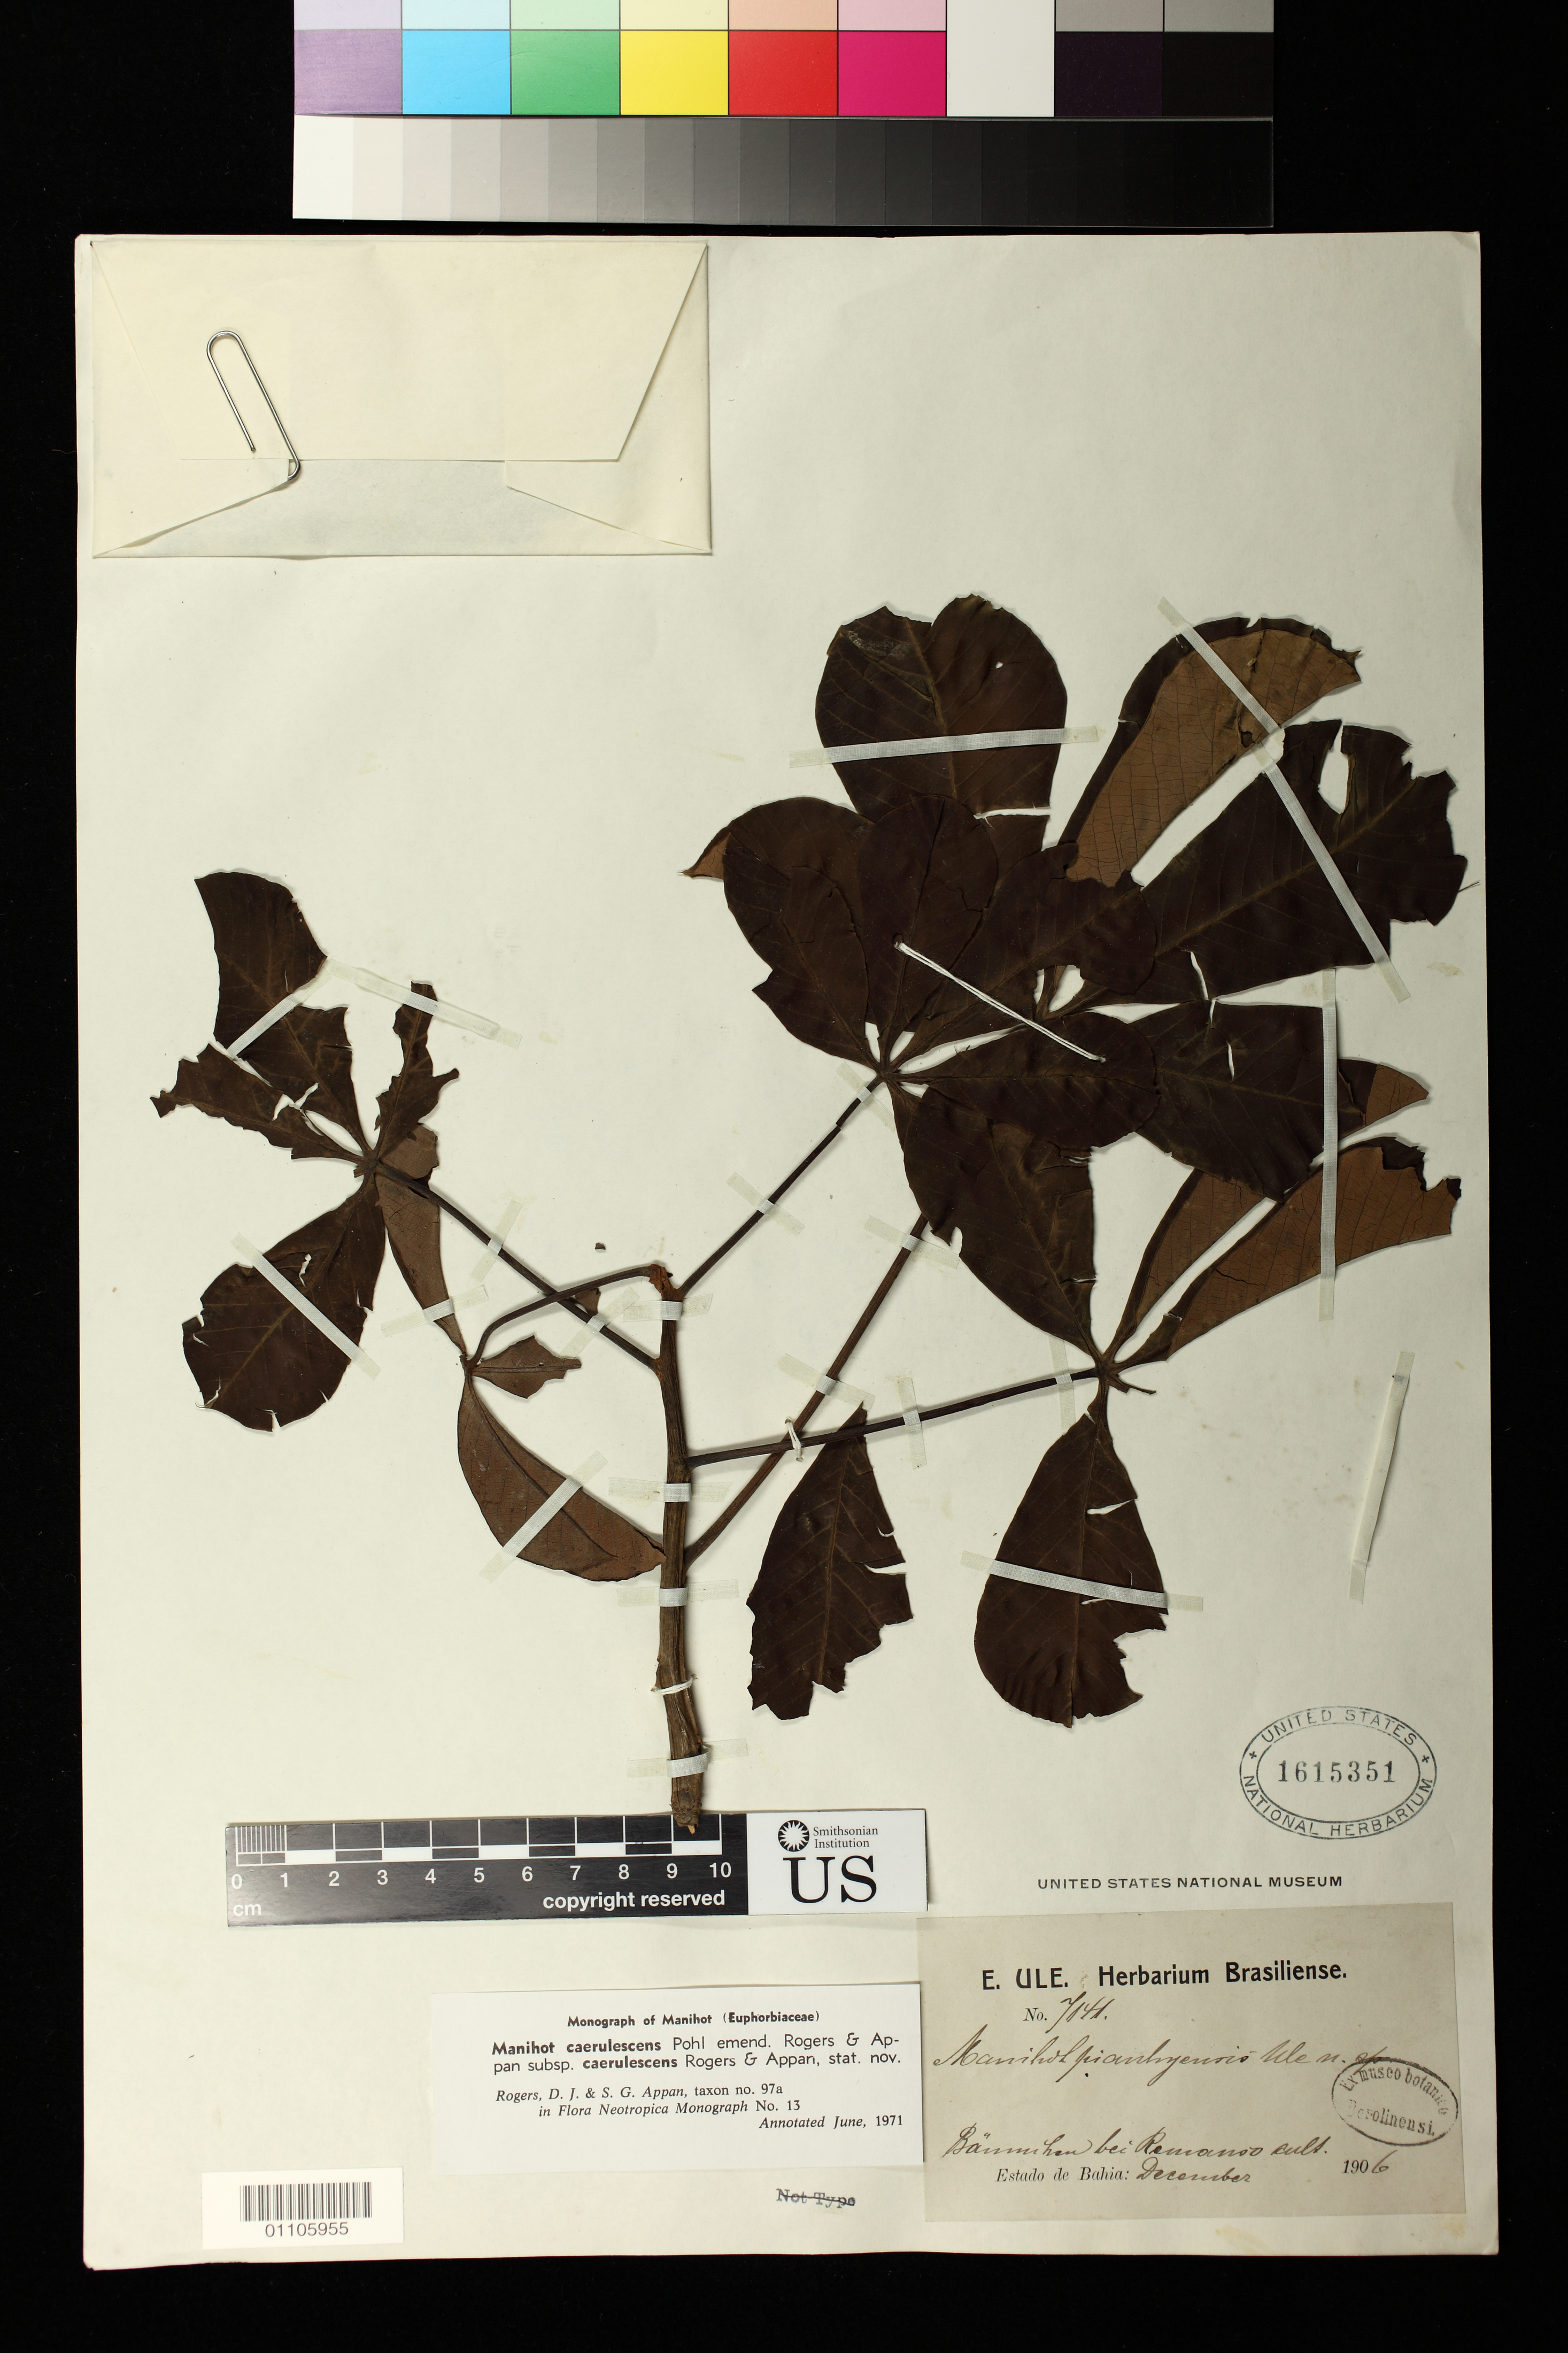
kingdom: Plantae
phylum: Tracheophyta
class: Magnoliopsida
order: Malpighiales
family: Euphorbiaceae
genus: Manihot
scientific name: Manihot piauhyensis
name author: Ule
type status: Syntype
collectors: E. H. Ule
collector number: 7141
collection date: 1906-12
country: Brazil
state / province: Bahia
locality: Estado de Bahia: Bäumchen bei Remanso cult.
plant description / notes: Formally described (with specimens cited) 1908, but validated in 1907.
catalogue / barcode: US 1615351